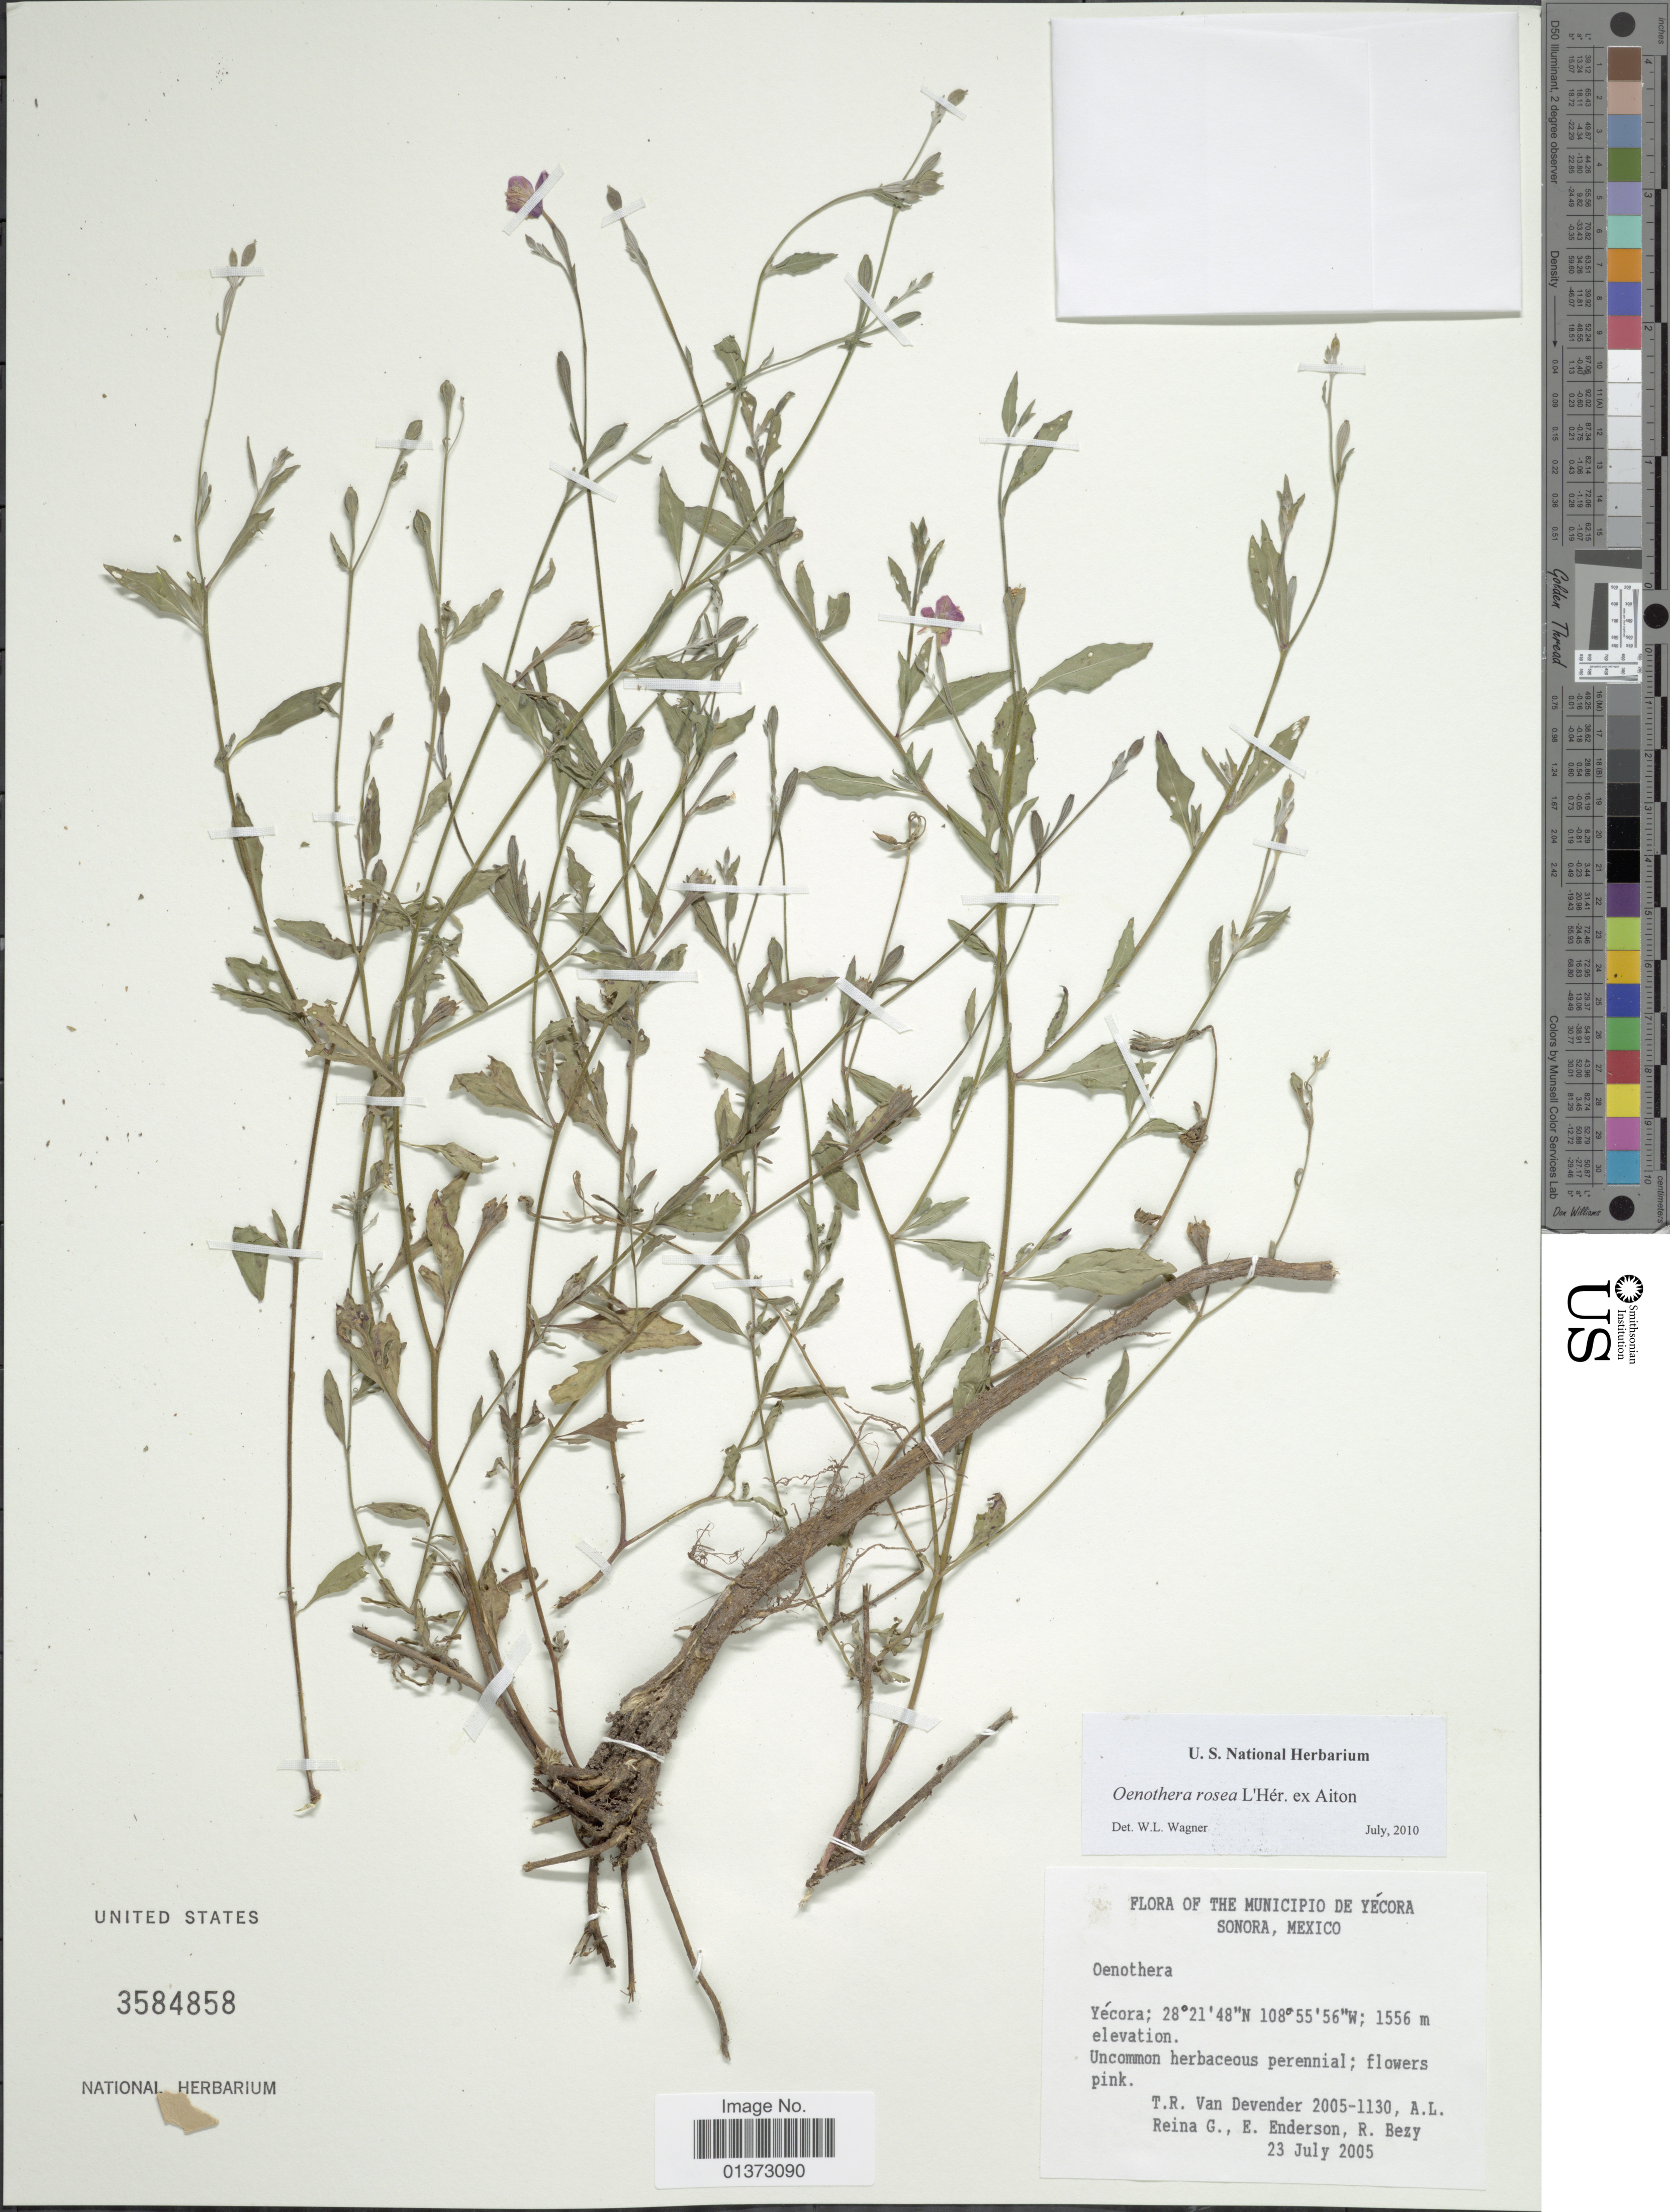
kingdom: Plantae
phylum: Tracheophyta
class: Magnoliopsida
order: Myrtales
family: Onagraceae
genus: Oenothera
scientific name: Oenothera rosea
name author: L'Hér. ex Aiton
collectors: T. R. Van Devender, A. L. Reina G., E. Enderson & R. Bezy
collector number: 2005-1130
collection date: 2005-07-23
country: Mexico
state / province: Sonora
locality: Yécora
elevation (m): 1556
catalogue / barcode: US 3584858